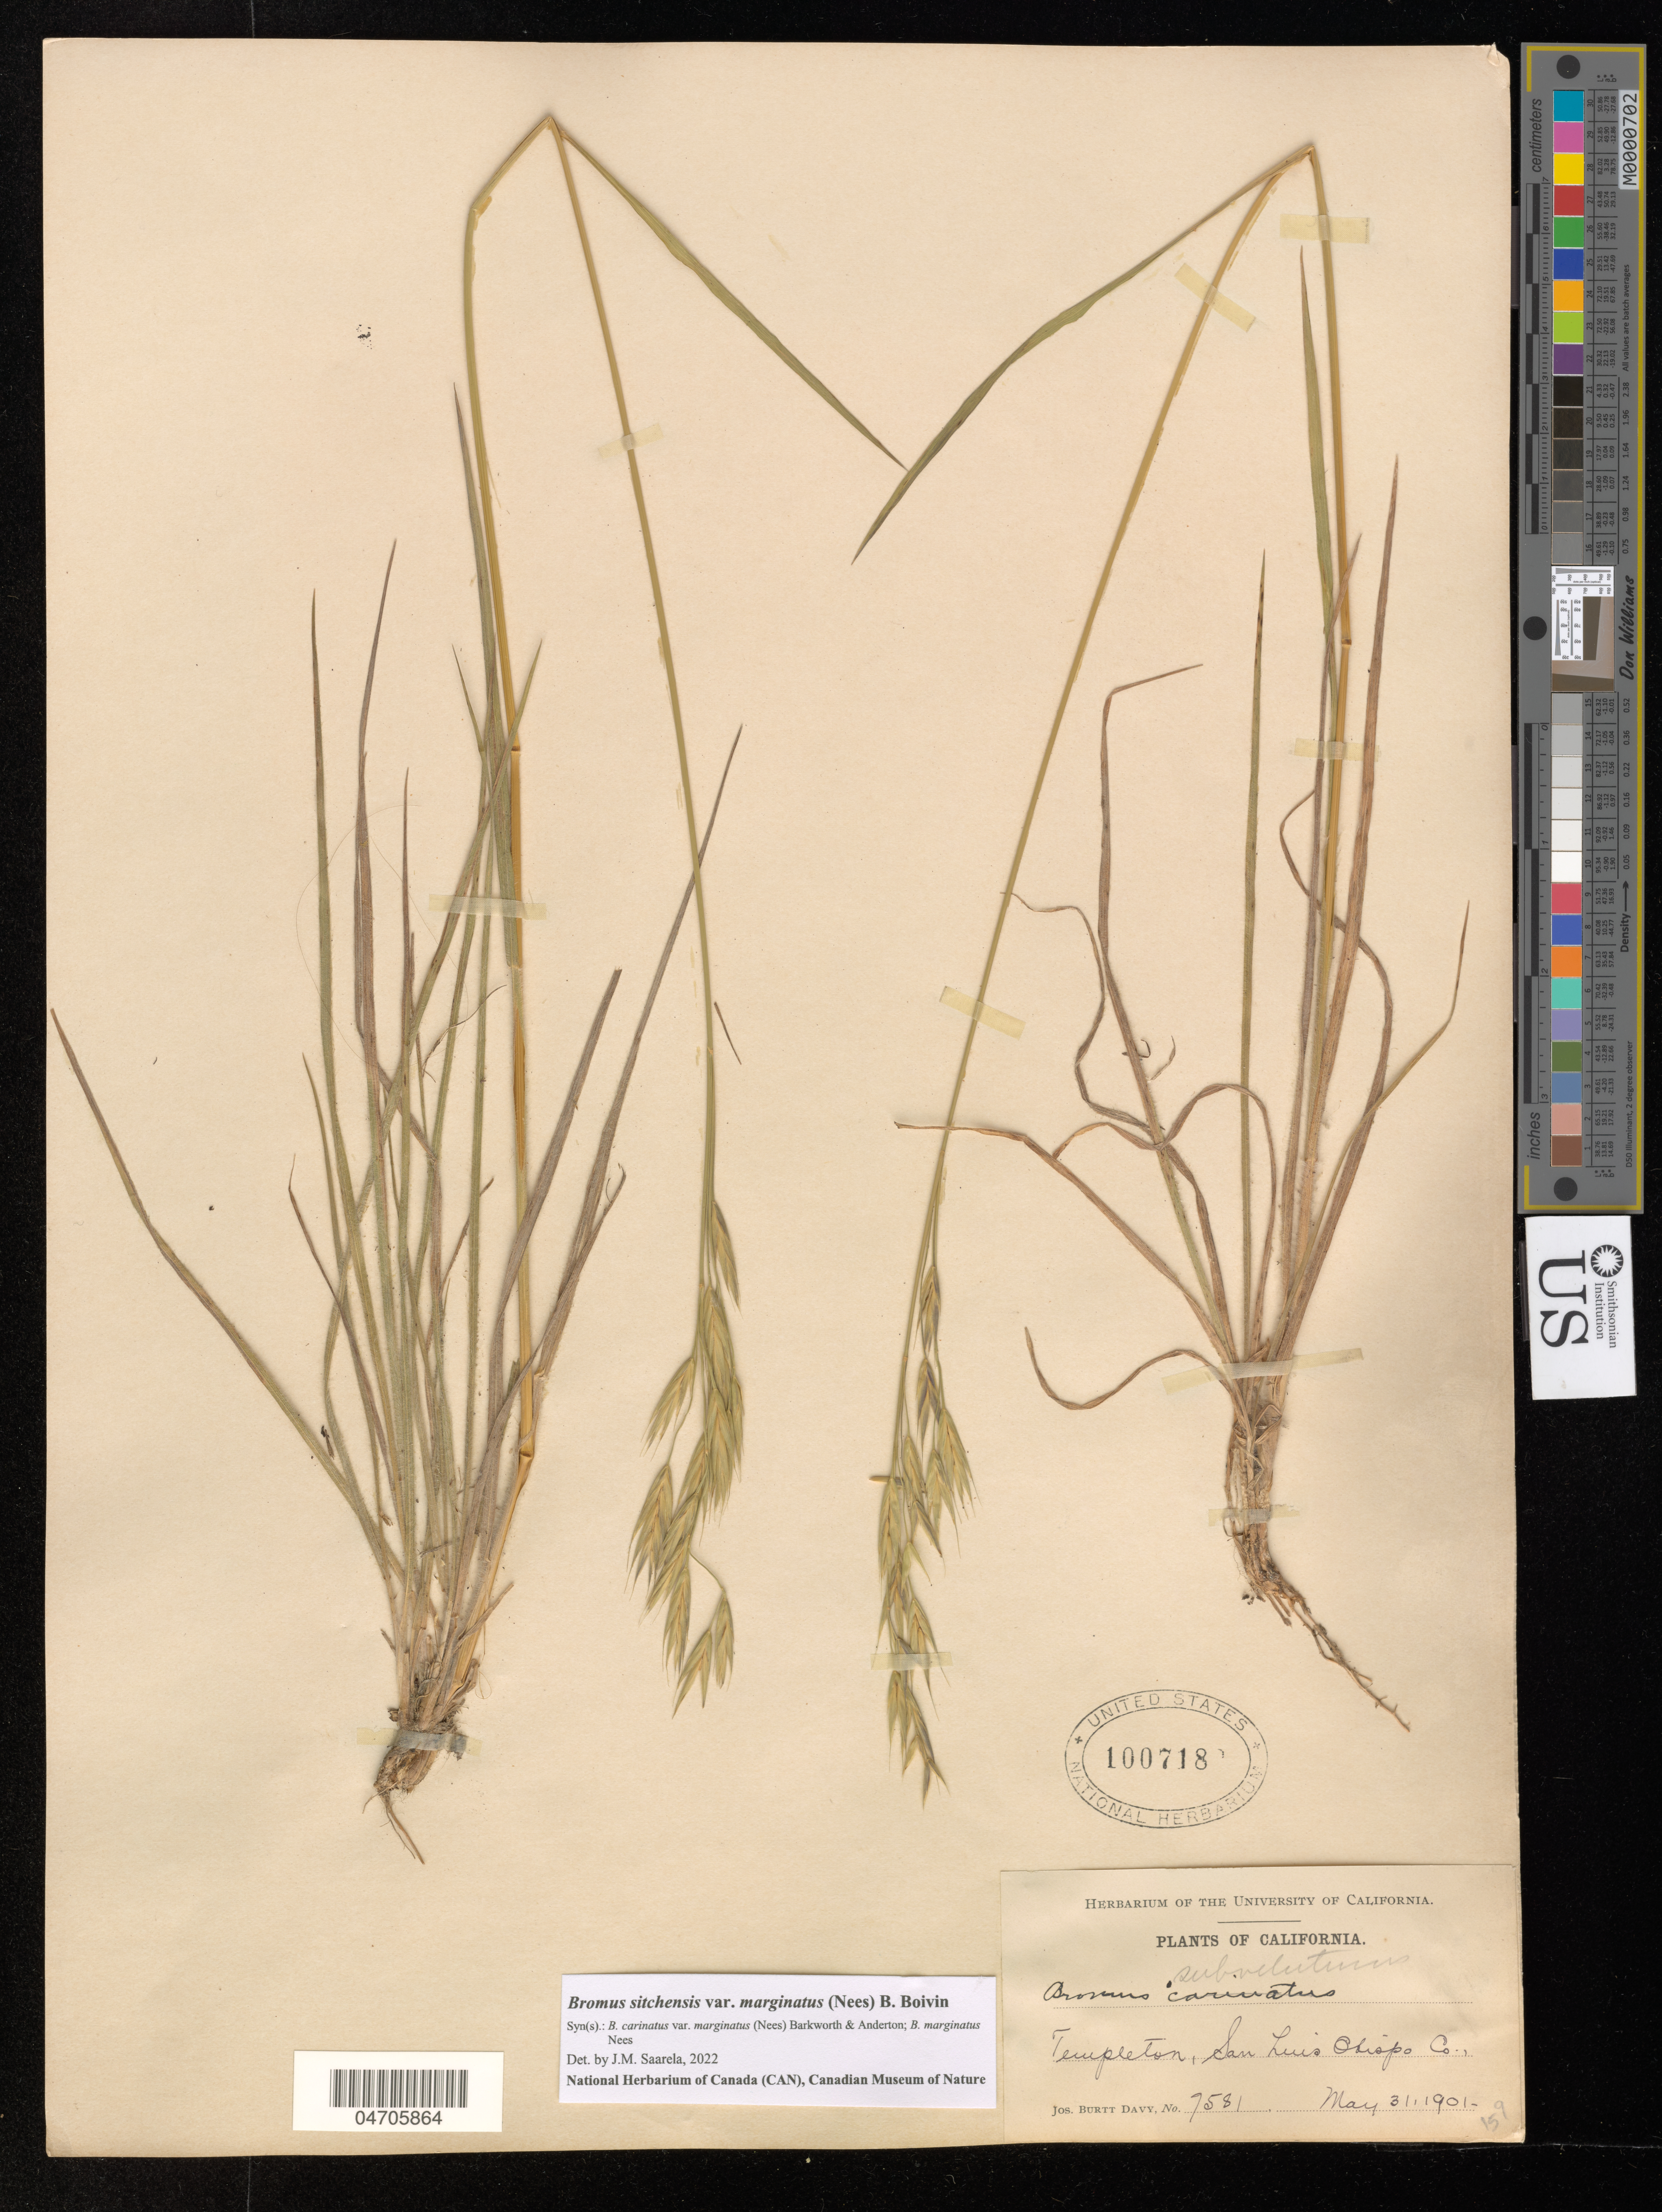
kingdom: Plantae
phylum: Tracheophyta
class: Liliopsida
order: Poales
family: Poaceae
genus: Bromus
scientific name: Bromus carinatus var. marginatus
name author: (Nees ex Steud.) Barkworth & Anderton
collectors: J. Burtt Davy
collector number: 7581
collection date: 1901-05-31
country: United States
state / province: California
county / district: San Luis Obispo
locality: Templeton, San Luis Chispo Co.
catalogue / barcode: US 100718